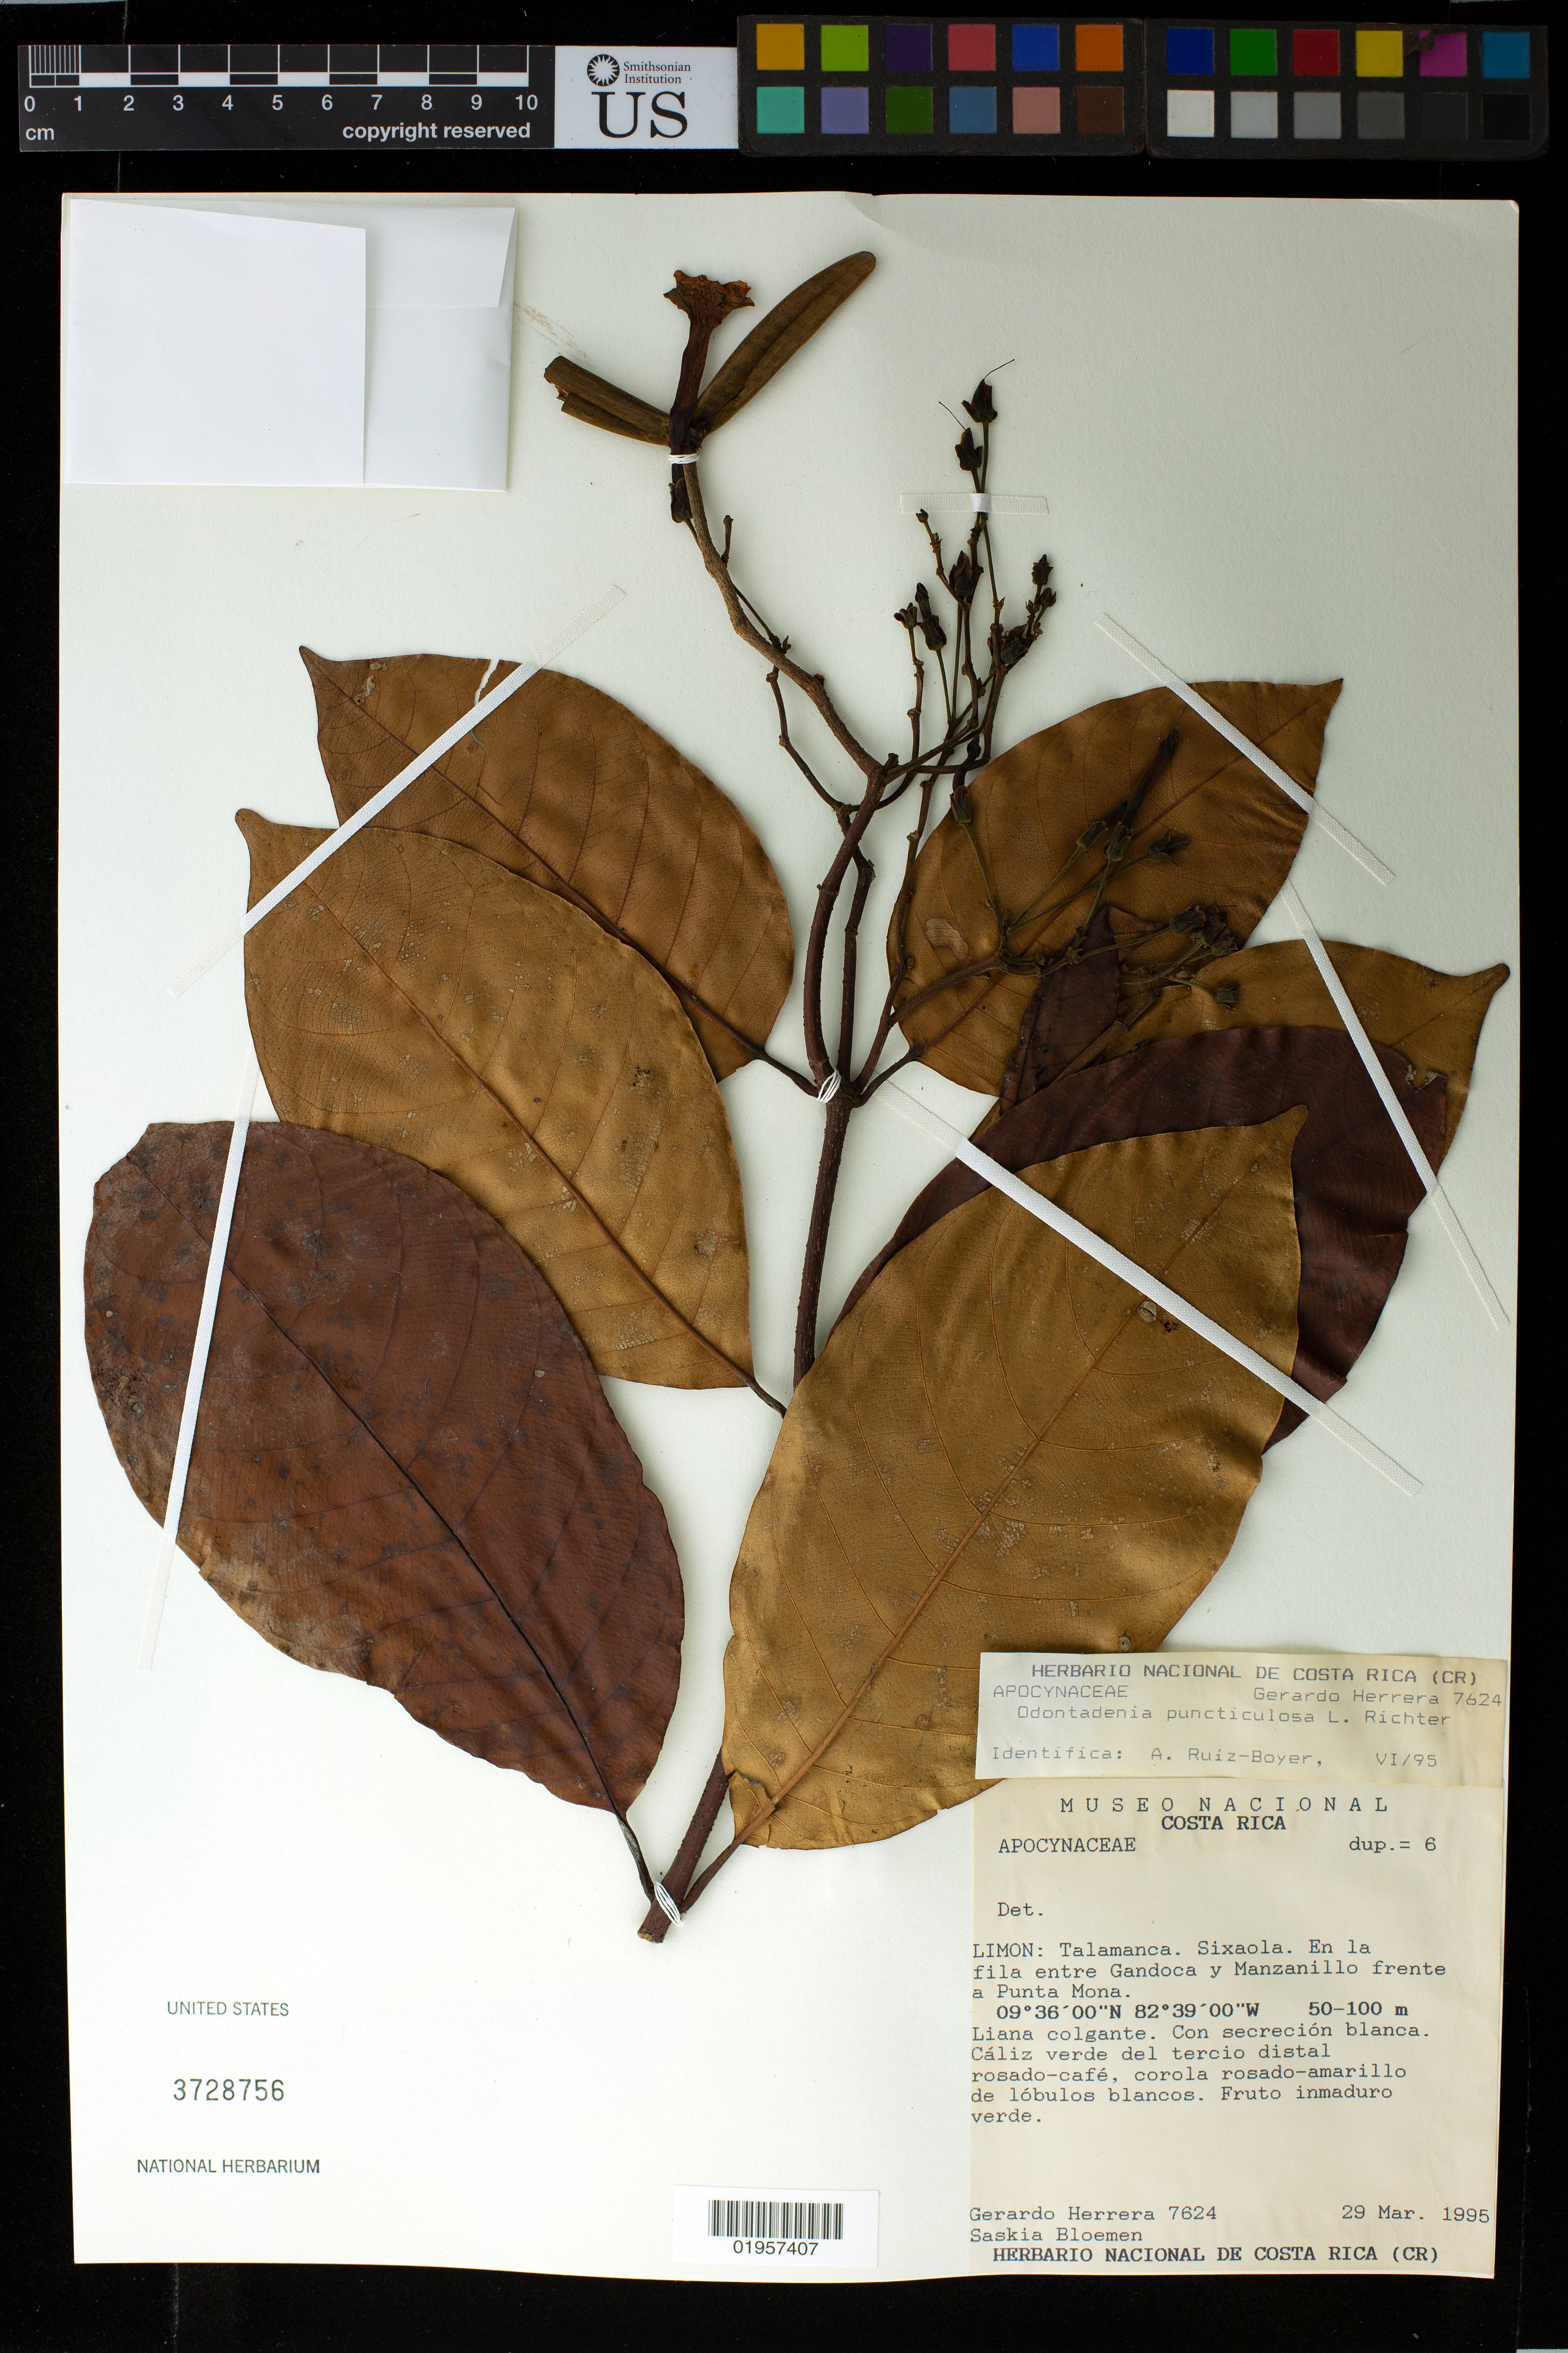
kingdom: Plantae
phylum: Tracheophyta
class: Magnoliopsida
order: Gentianales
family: Apocynaceae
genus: Odontadenia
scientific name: Odontadenia puncticulosa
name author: (Rich.) Pulle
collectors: G. Herrera & S. Bloemen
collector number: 7624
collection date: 1995-03-29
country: Costa Rica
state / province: Limón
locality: Talamanca. Sixaola. En la fila entre Gandoca y Manzanillo frente a Punta Mona.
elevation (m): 50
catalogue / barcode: US 3728756